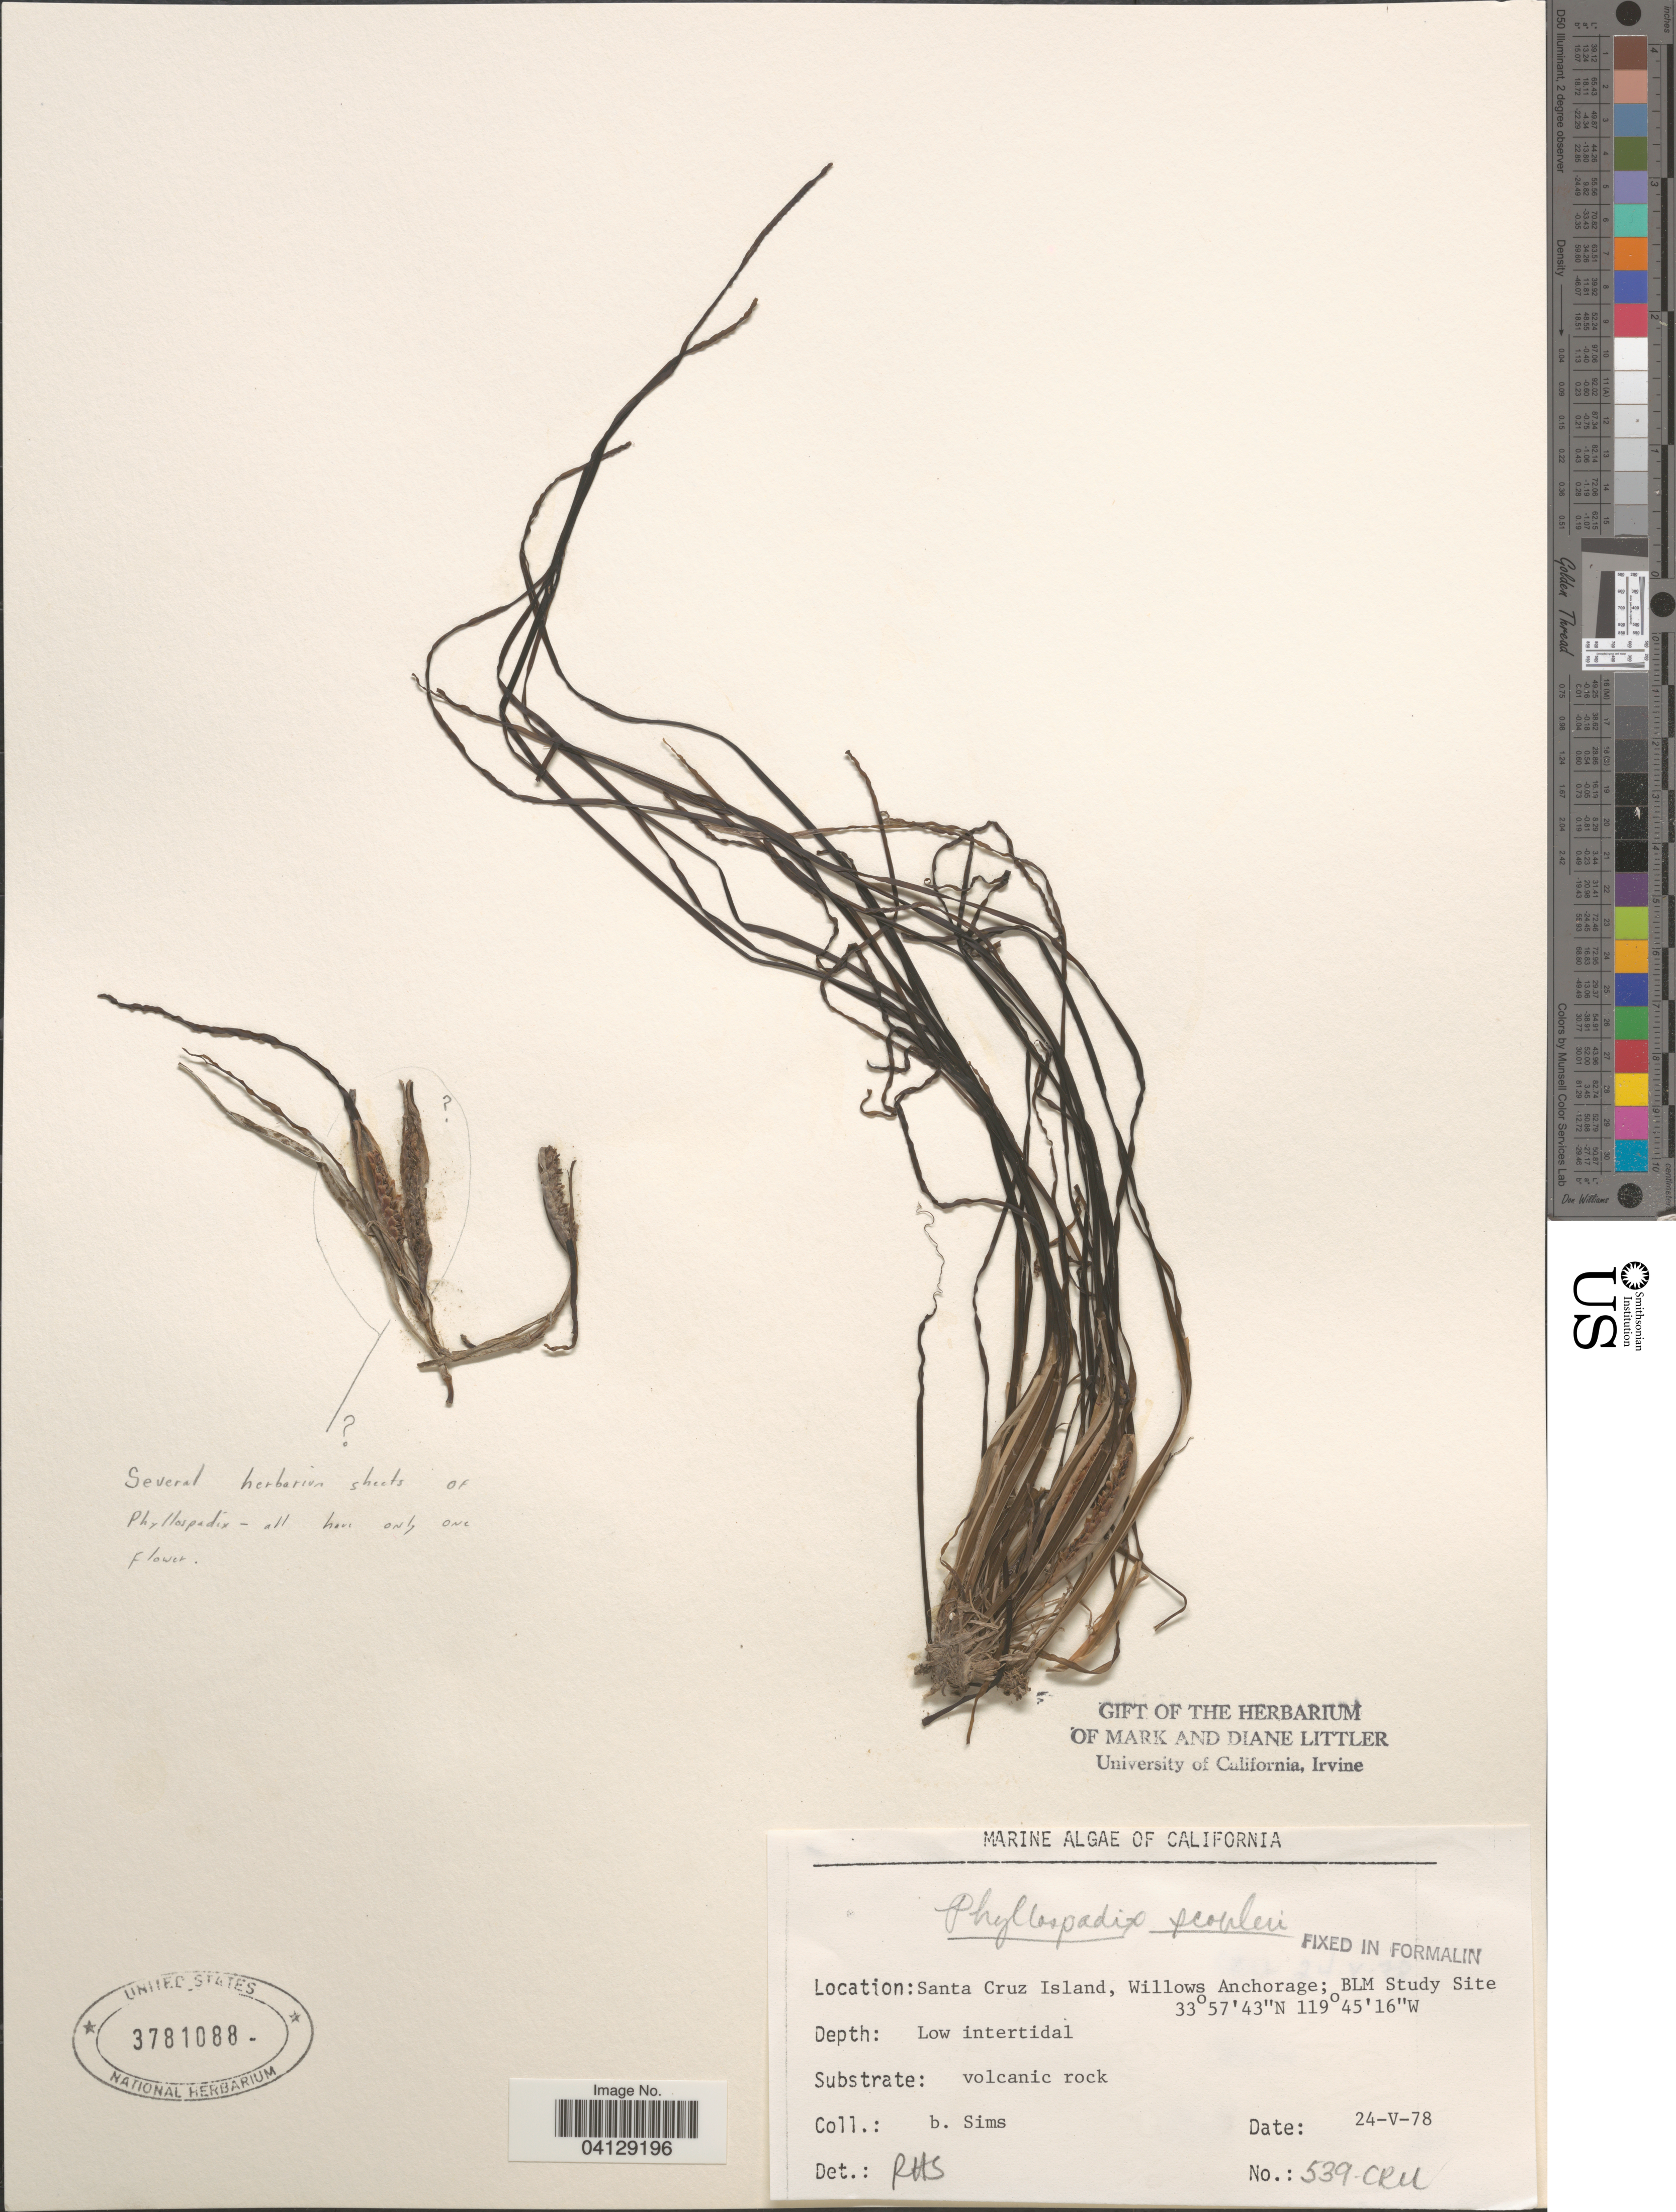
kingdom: Plantae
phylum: Tracheophyta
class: Liliopsida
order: Alismatales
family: Zosteraceae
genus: Phyllospadix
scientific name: Phyllospadix scouleri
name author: Hook.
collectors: B. Sims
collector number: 539-CRU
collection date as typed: Transcribed d/m/y: 24/5/78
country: United States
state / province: California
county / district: Santa Barbara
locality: Santa Cruz Island, Willows Anchorage; BLM Study Site.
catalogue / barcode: US 3781088